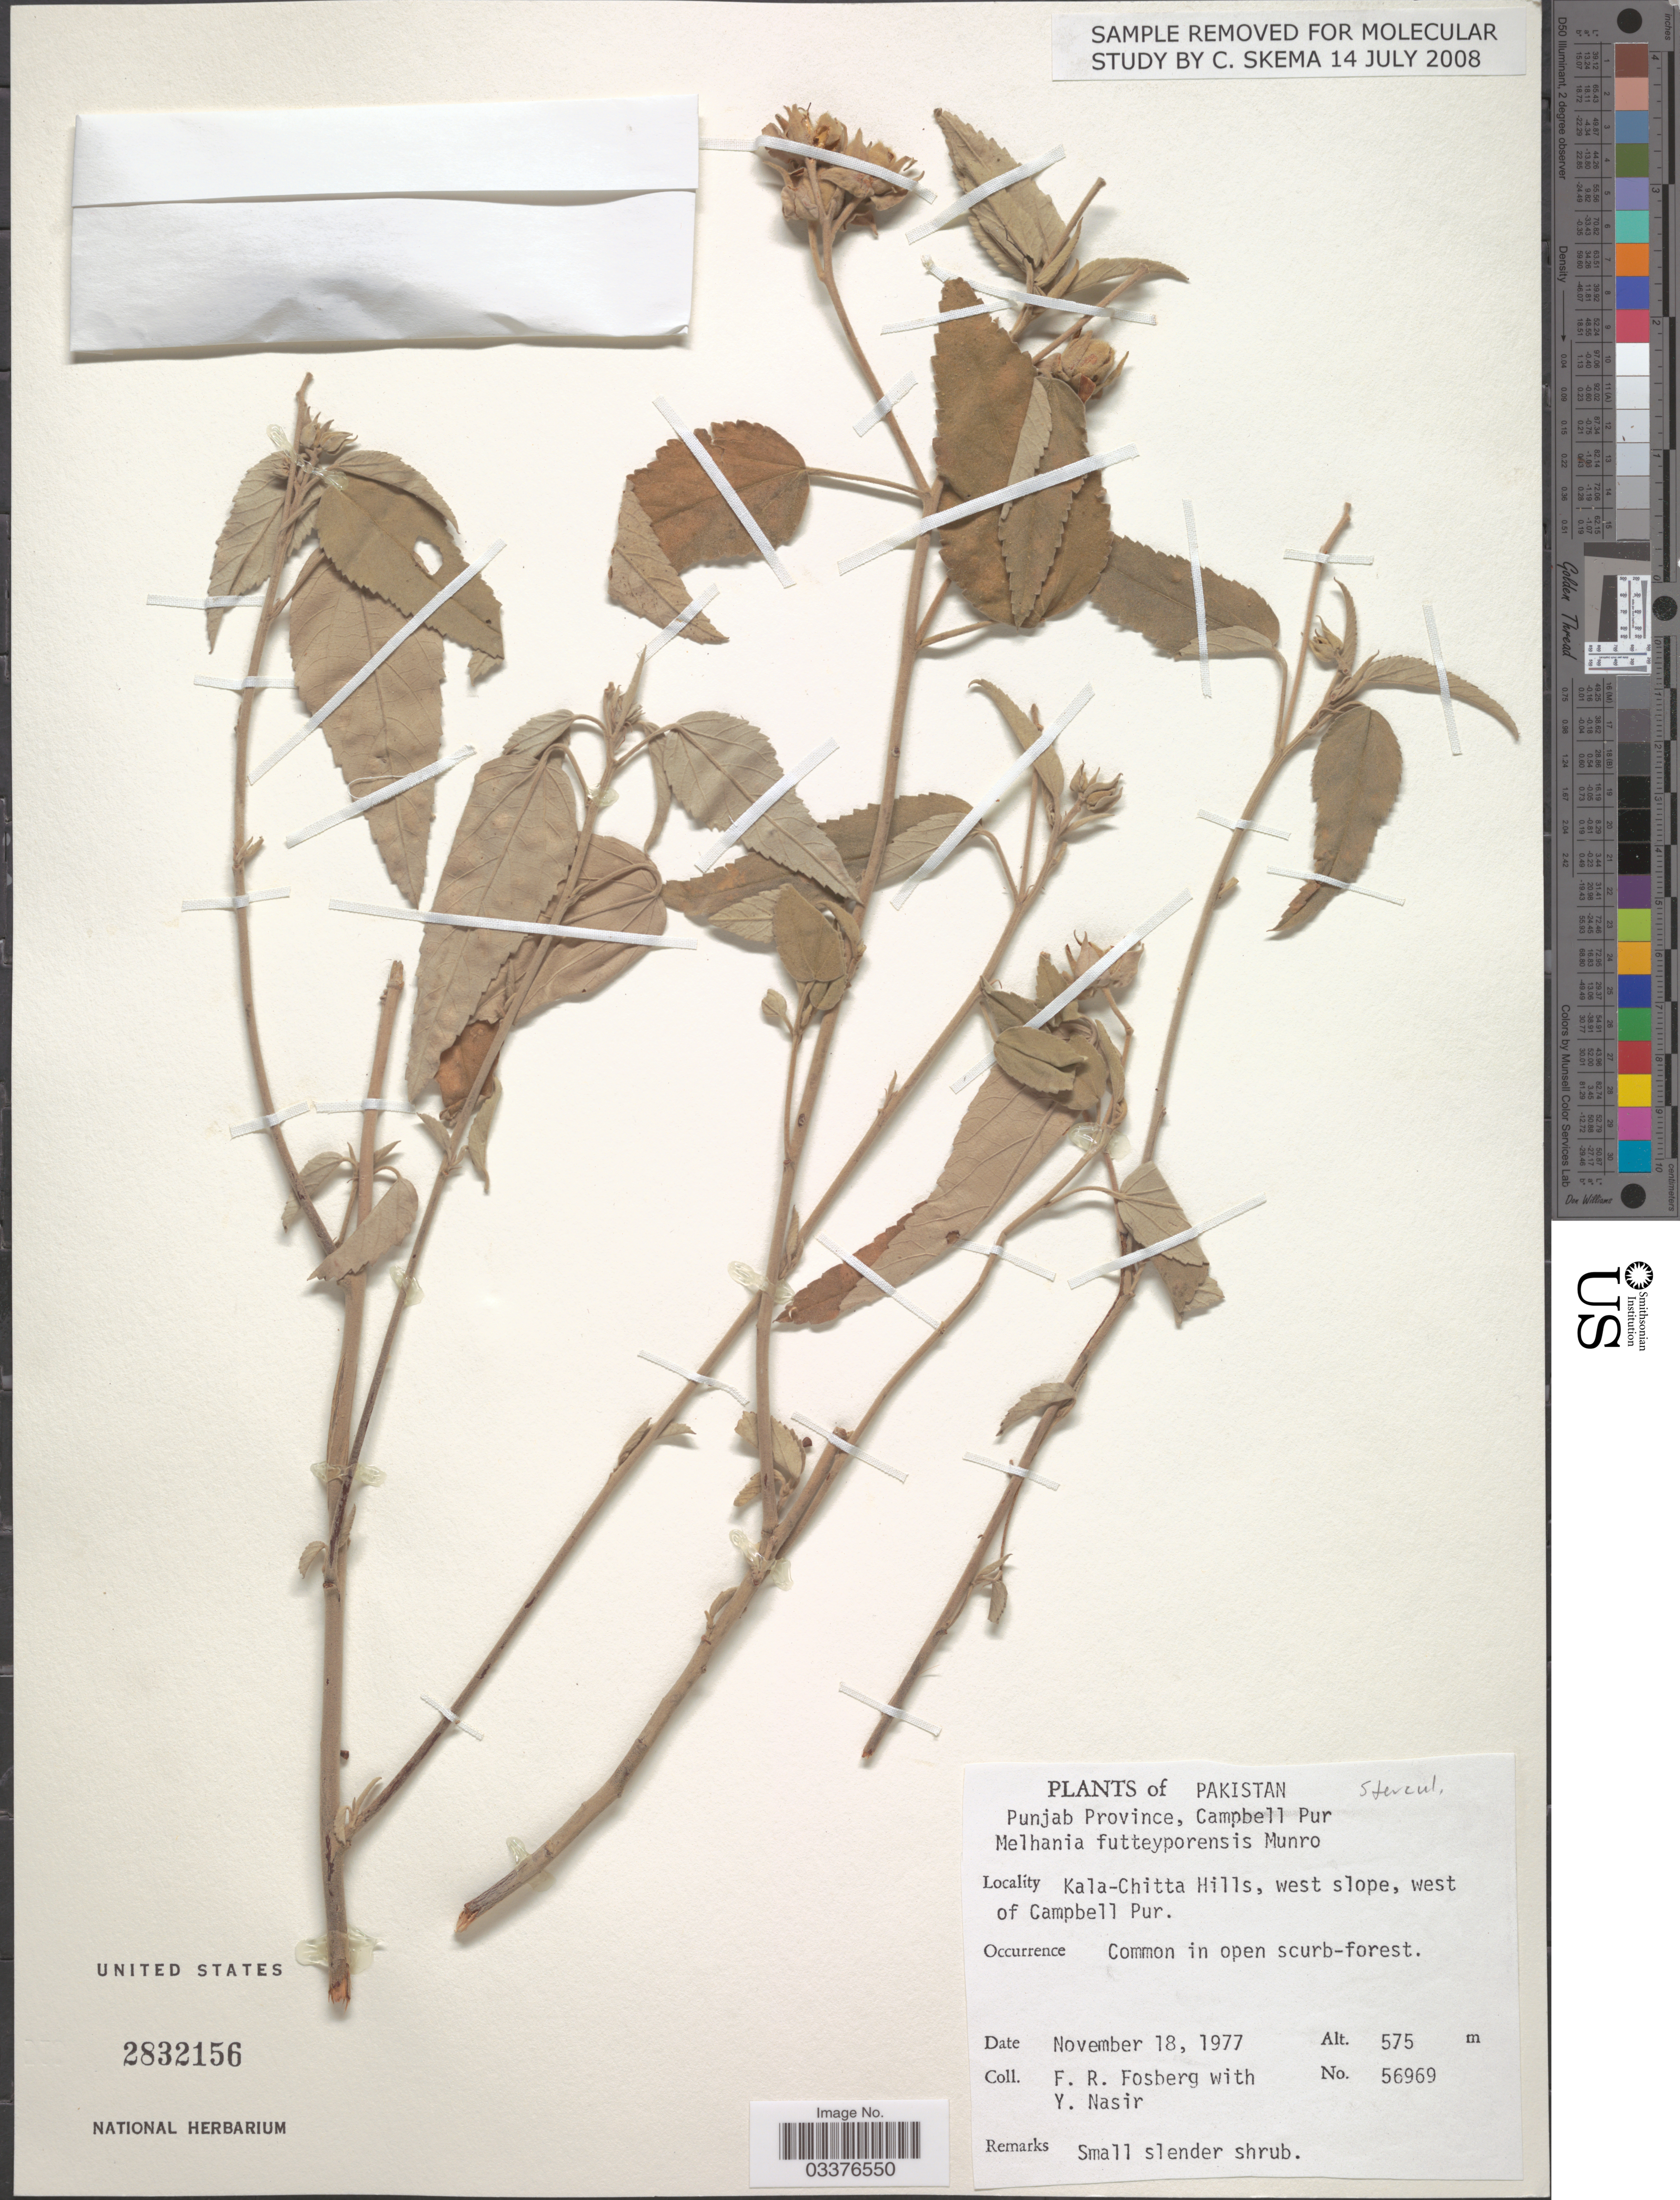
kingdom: Plantae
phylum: Tracheophyta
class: Magnoliopsida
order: Malvales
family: Malvaceae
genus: Melhania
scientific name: Melhania futteyporensis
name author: Munro ex Mast.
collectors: F. R. Fosberg & Y. Nasir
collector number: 56969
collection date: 1977-11-18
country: Pakistan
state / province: Punjab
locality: Campbell Pur. Kala-Chitta Hills, west slope, west of Campbell Pur.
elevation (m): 575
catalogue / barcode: US 2832156